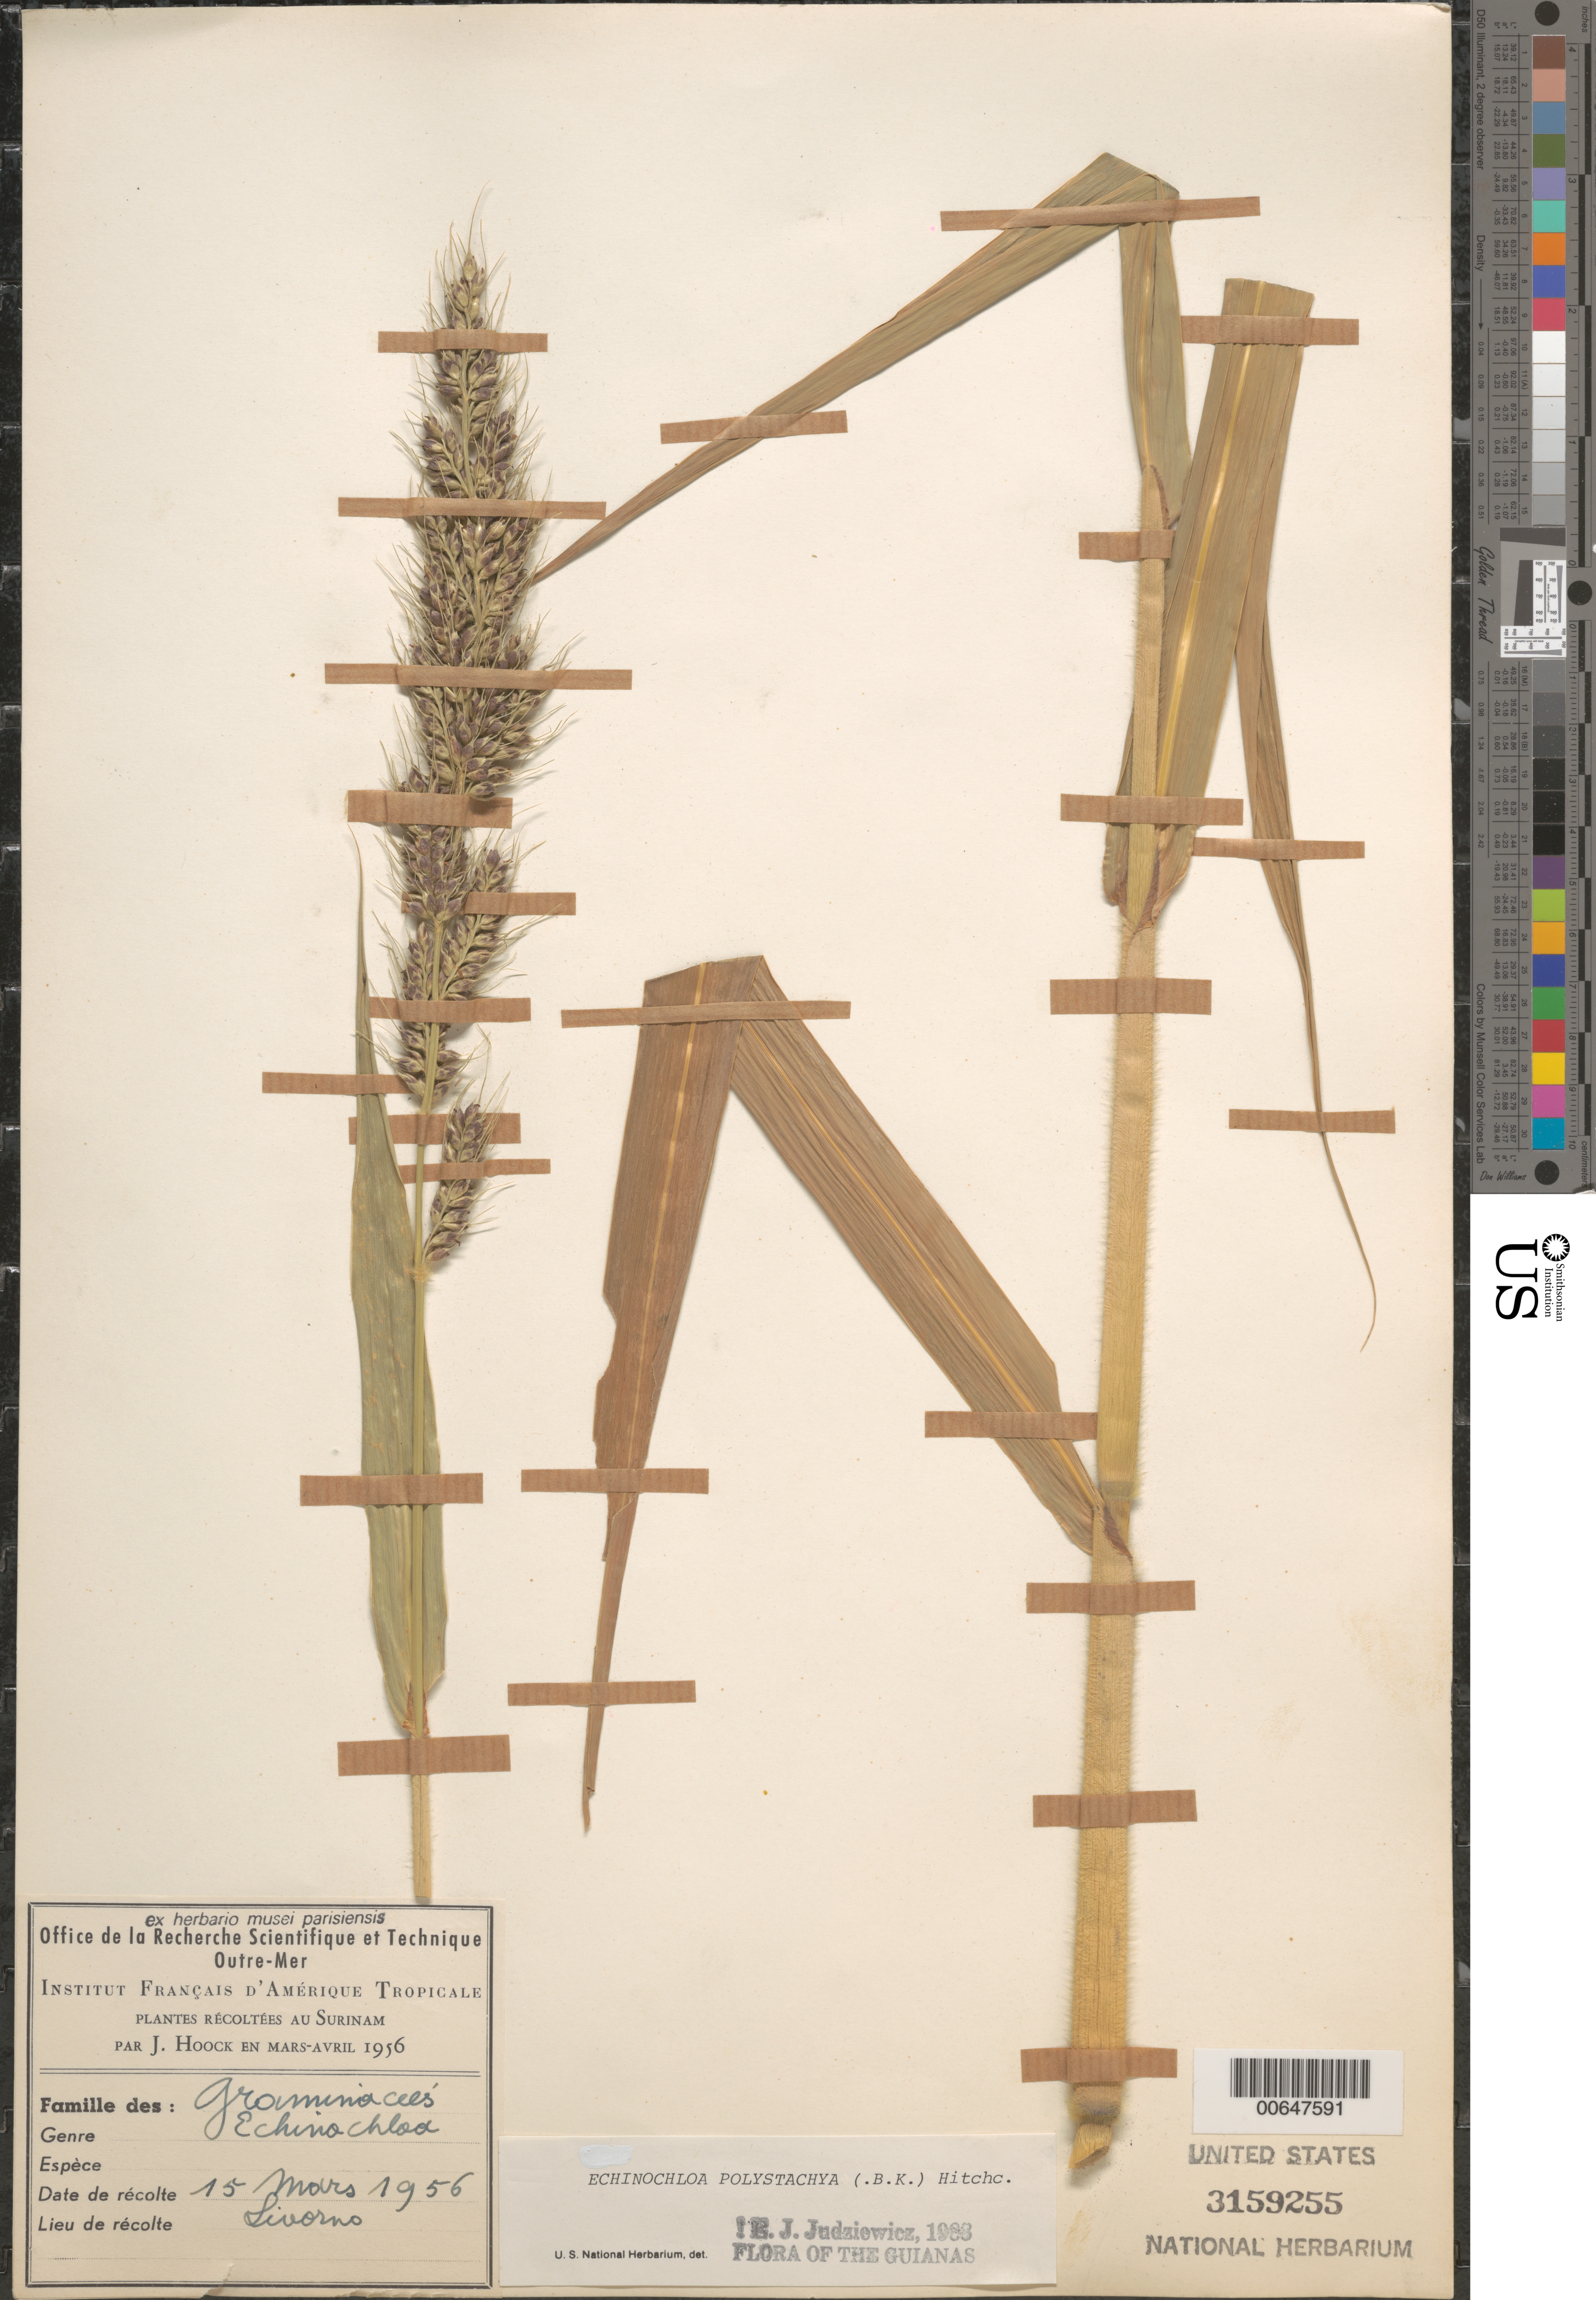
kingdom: Plantae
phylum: Tracheophyta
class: Liliopsida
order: Poales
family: Poaceae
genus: Echinochloa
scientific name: Echinochloa polystachya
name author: (Kunth) Hitchc.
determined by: Judziewicz, E. J.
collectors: J. Hoock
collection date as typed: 15-Mar-56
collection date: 1956-03-15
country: Suriname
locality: Livorno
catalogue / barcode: US 3159255